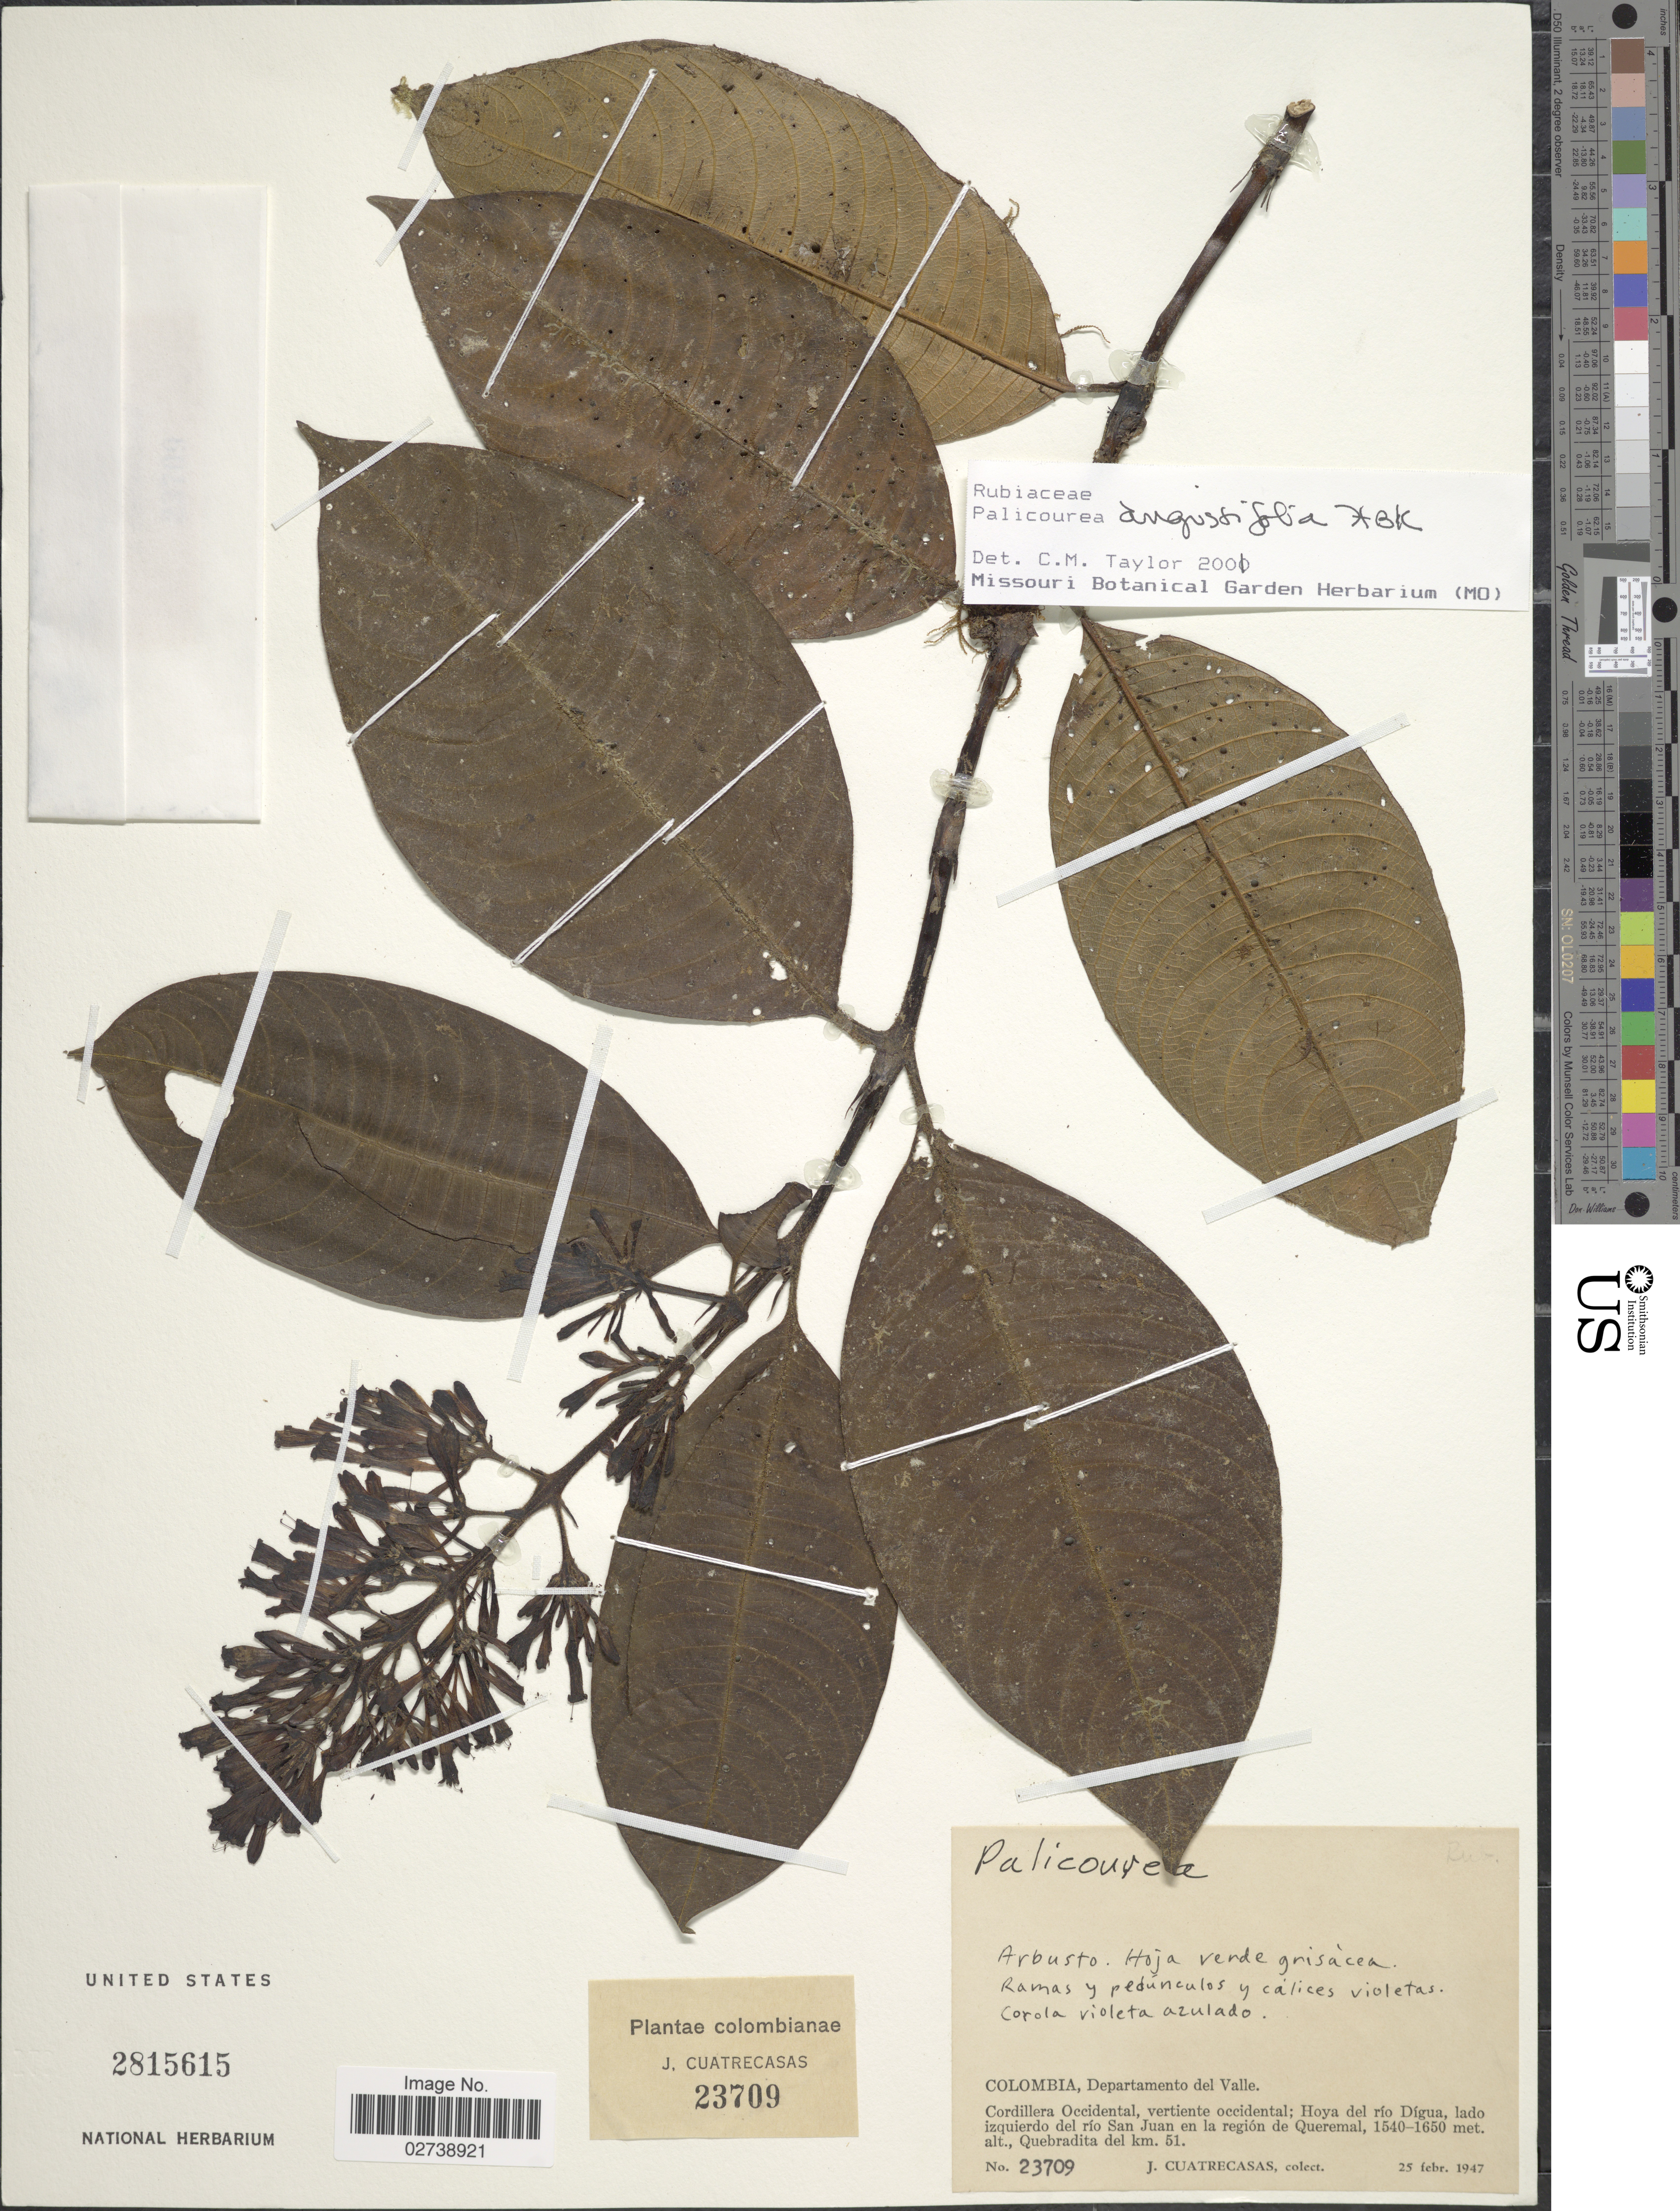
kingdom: Plantae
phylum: Tracheophyta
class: Magnoliopsida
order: Gentianales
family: Rubiaceae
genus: Palicourea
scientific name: Palicourea angustifolia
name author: Kunth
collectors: J. Cuatrecasas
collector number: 23709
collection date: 1947-02-25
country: Colombia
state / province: Valle del Cauca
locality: Departamento del Valle. Cordillera Occidental, vertiente occidental; Hoya del rio Digua, lado izquierdo del rio San Juan en la region de Queremal. Quebradita del km. 51.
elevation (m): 1540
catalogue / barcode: US 2815615